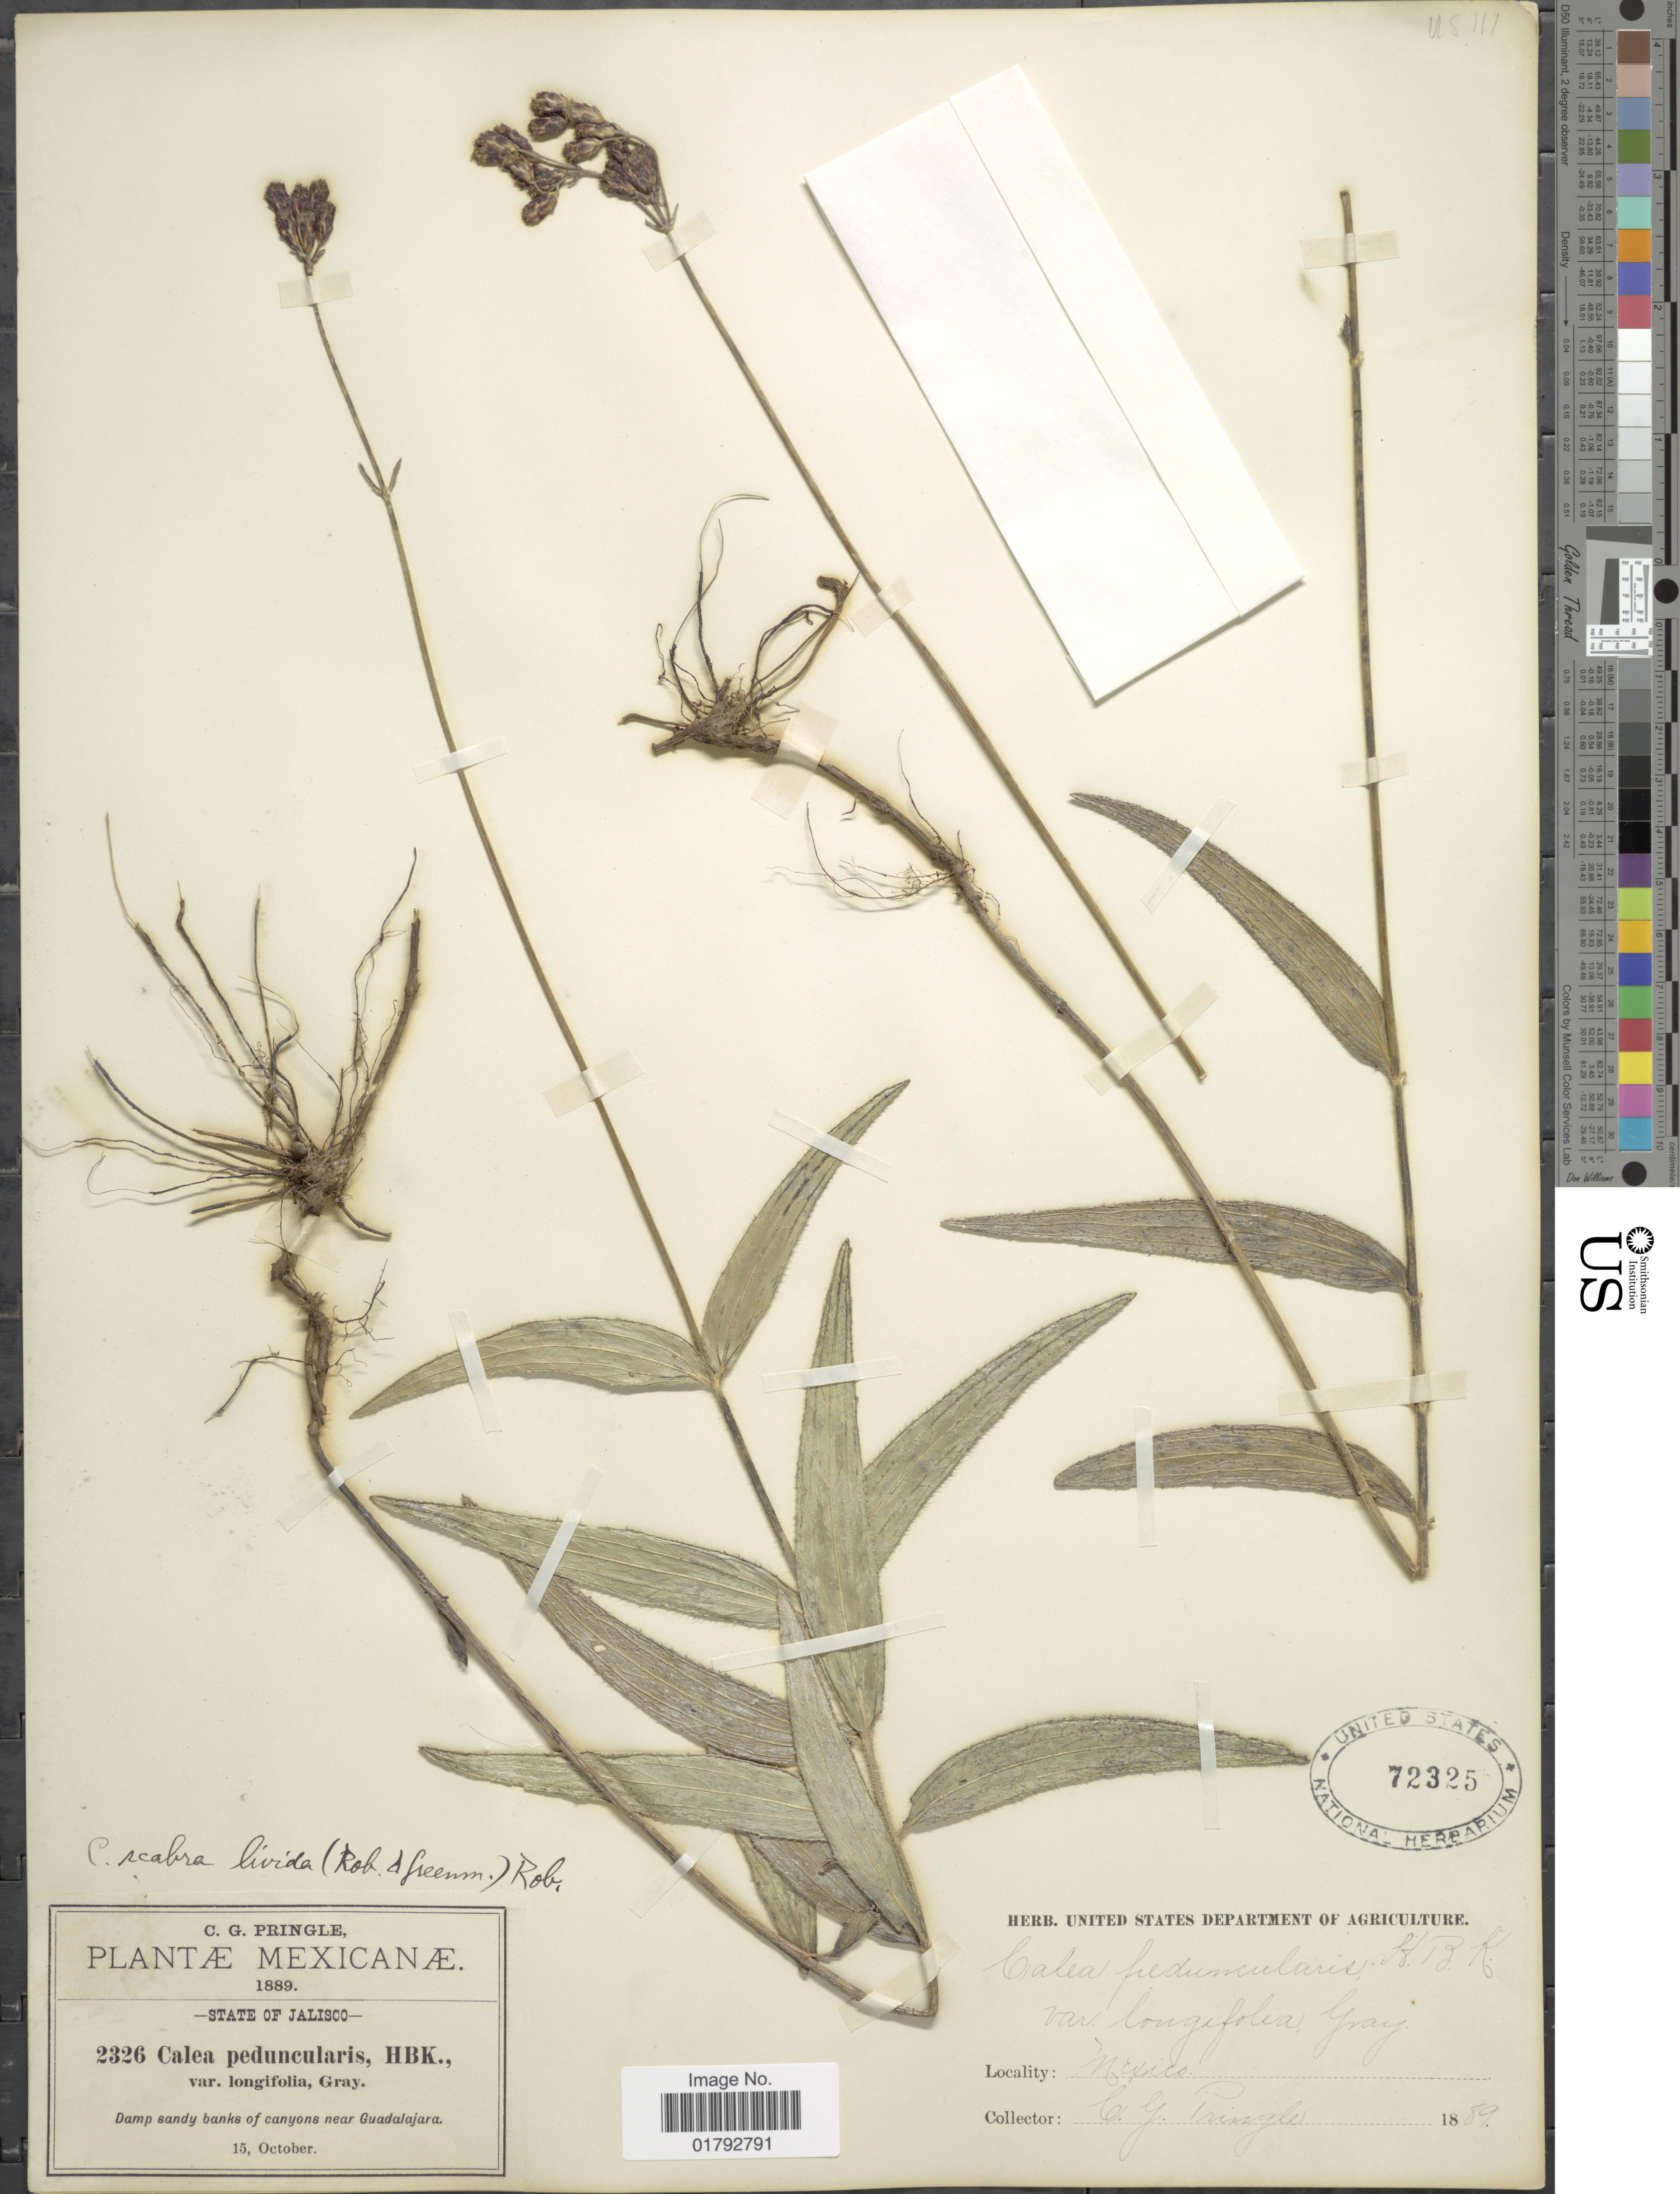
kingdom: Plantae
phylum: Tracheophyta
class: Magnoliopsida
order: Asterales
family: Asteraceae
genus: Alloispermum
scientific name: Alloispermum scabrum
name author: (Lag.) H. Rob.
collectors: C. G. Pringle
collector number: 2326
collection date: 1889-10-15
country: Mexico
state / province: Jalisco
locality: State of Jalisco. Damp sandy banks of canyons near Guadaljara.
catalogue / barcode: US 72325